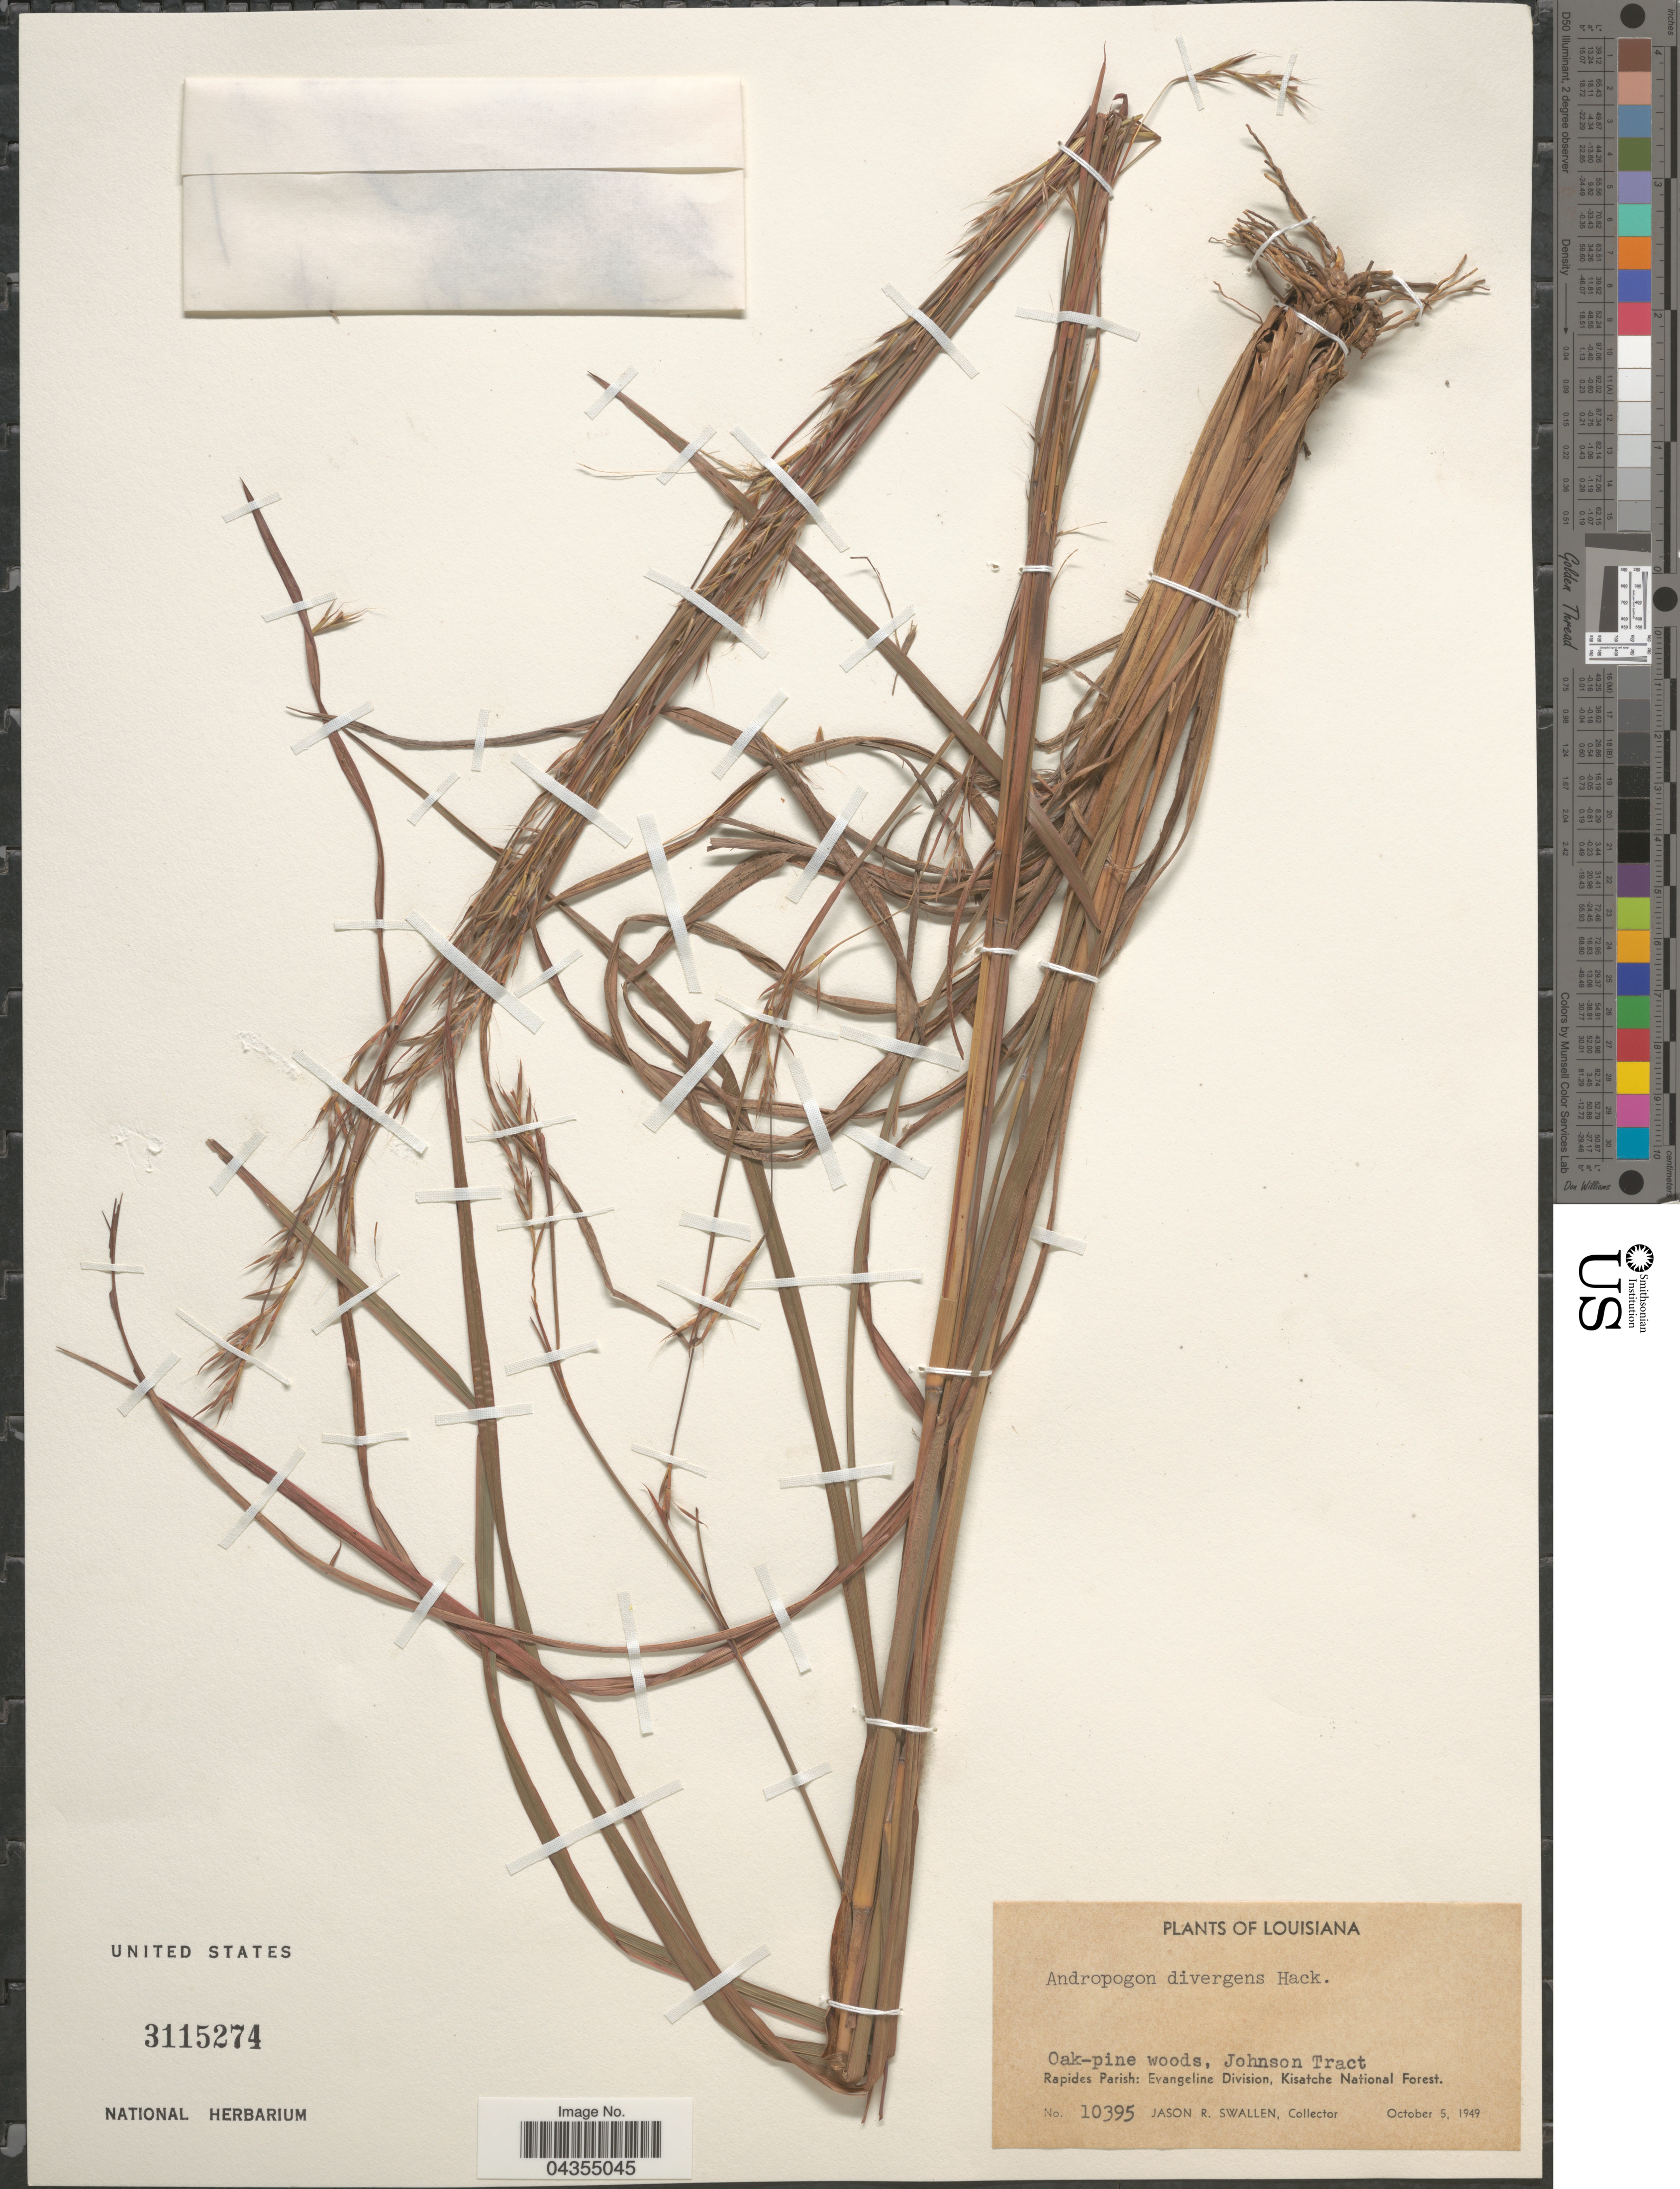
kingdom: Plantae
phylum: Tracheophyta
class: Liliopsida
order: Poales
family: Poaceae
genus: Schizachyrium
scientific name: Schizachyrium scoparium var. divergens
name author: (Hack.) Gould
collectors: J. R. Swallen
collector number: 10395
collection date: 1949-10-05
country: United States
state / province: Louisiana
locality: Johnson Tract. Rapides Parish: Evangeline Division, Kisatche National Forest.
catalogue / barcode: US 3115274